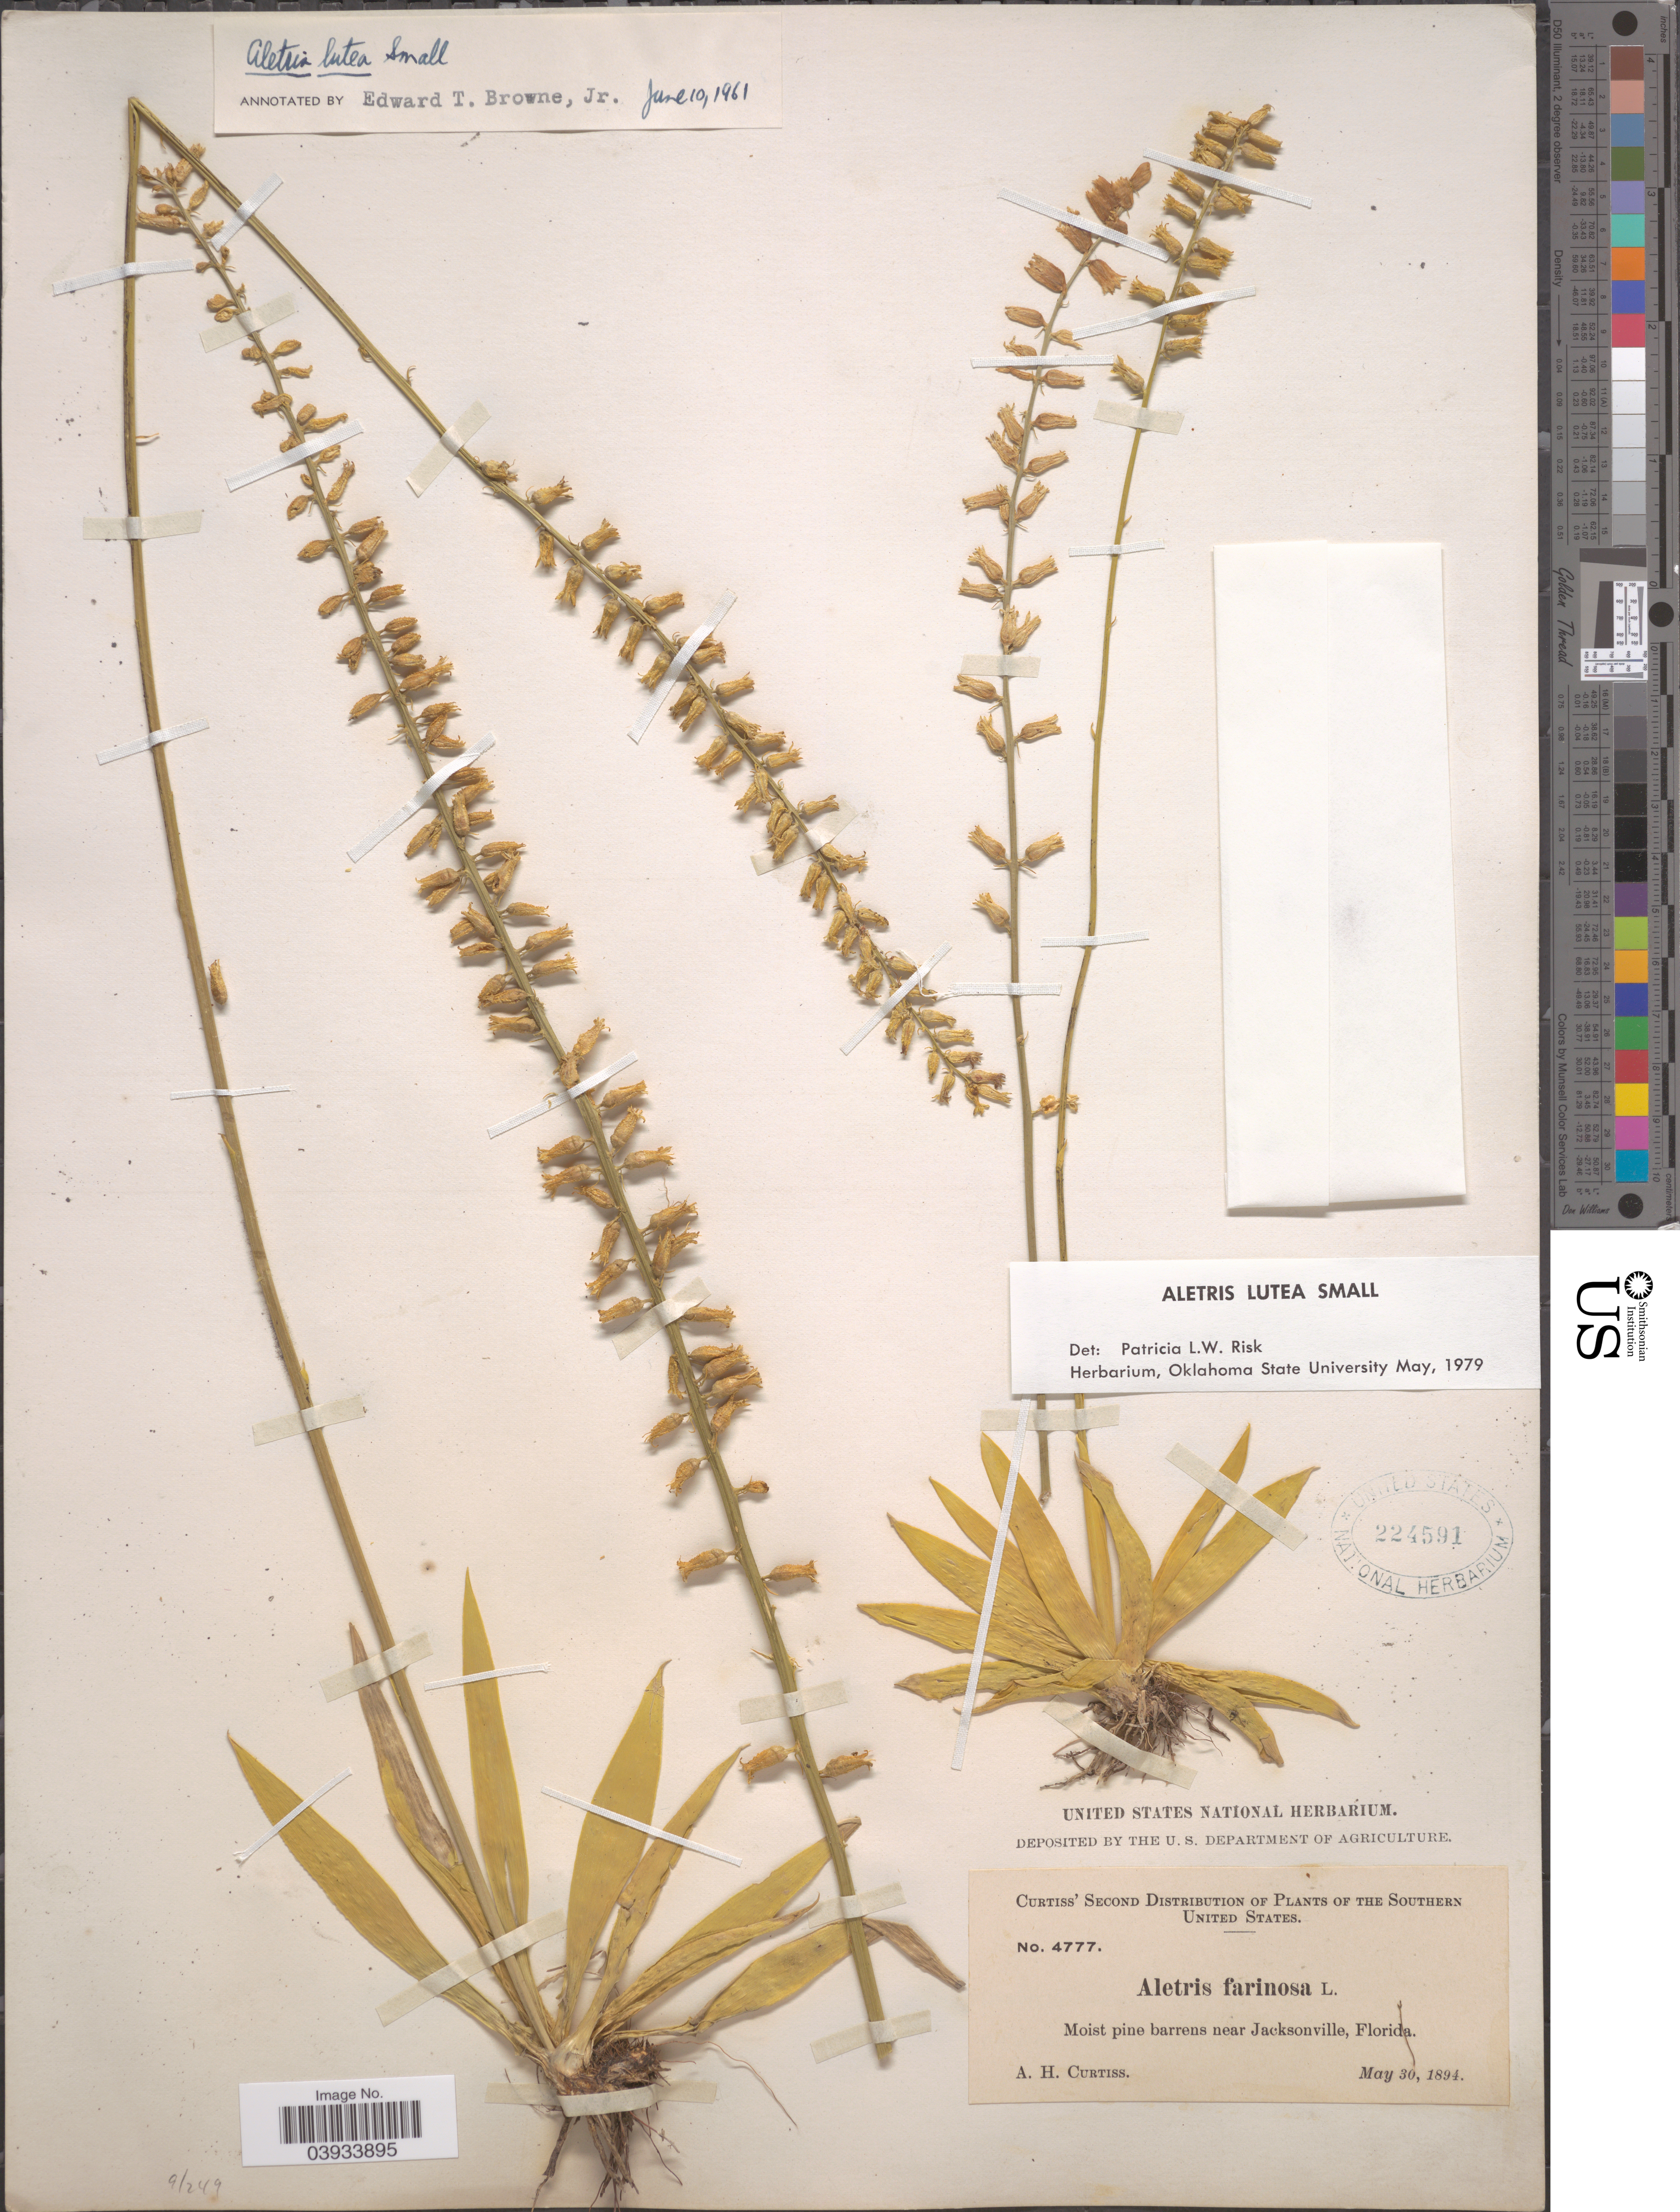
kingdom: Plantae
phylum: Tracheophyta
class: Liliopsida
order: Dioscoreales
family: Nartheciaceae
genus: Aletris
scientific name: Aletris lutea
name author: Small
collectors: A. H. Curtiss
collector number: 4777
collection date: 1894-05-30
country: United States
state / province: Florida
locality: The Southern United States. Near Jacksonville.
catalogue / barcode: US 224591